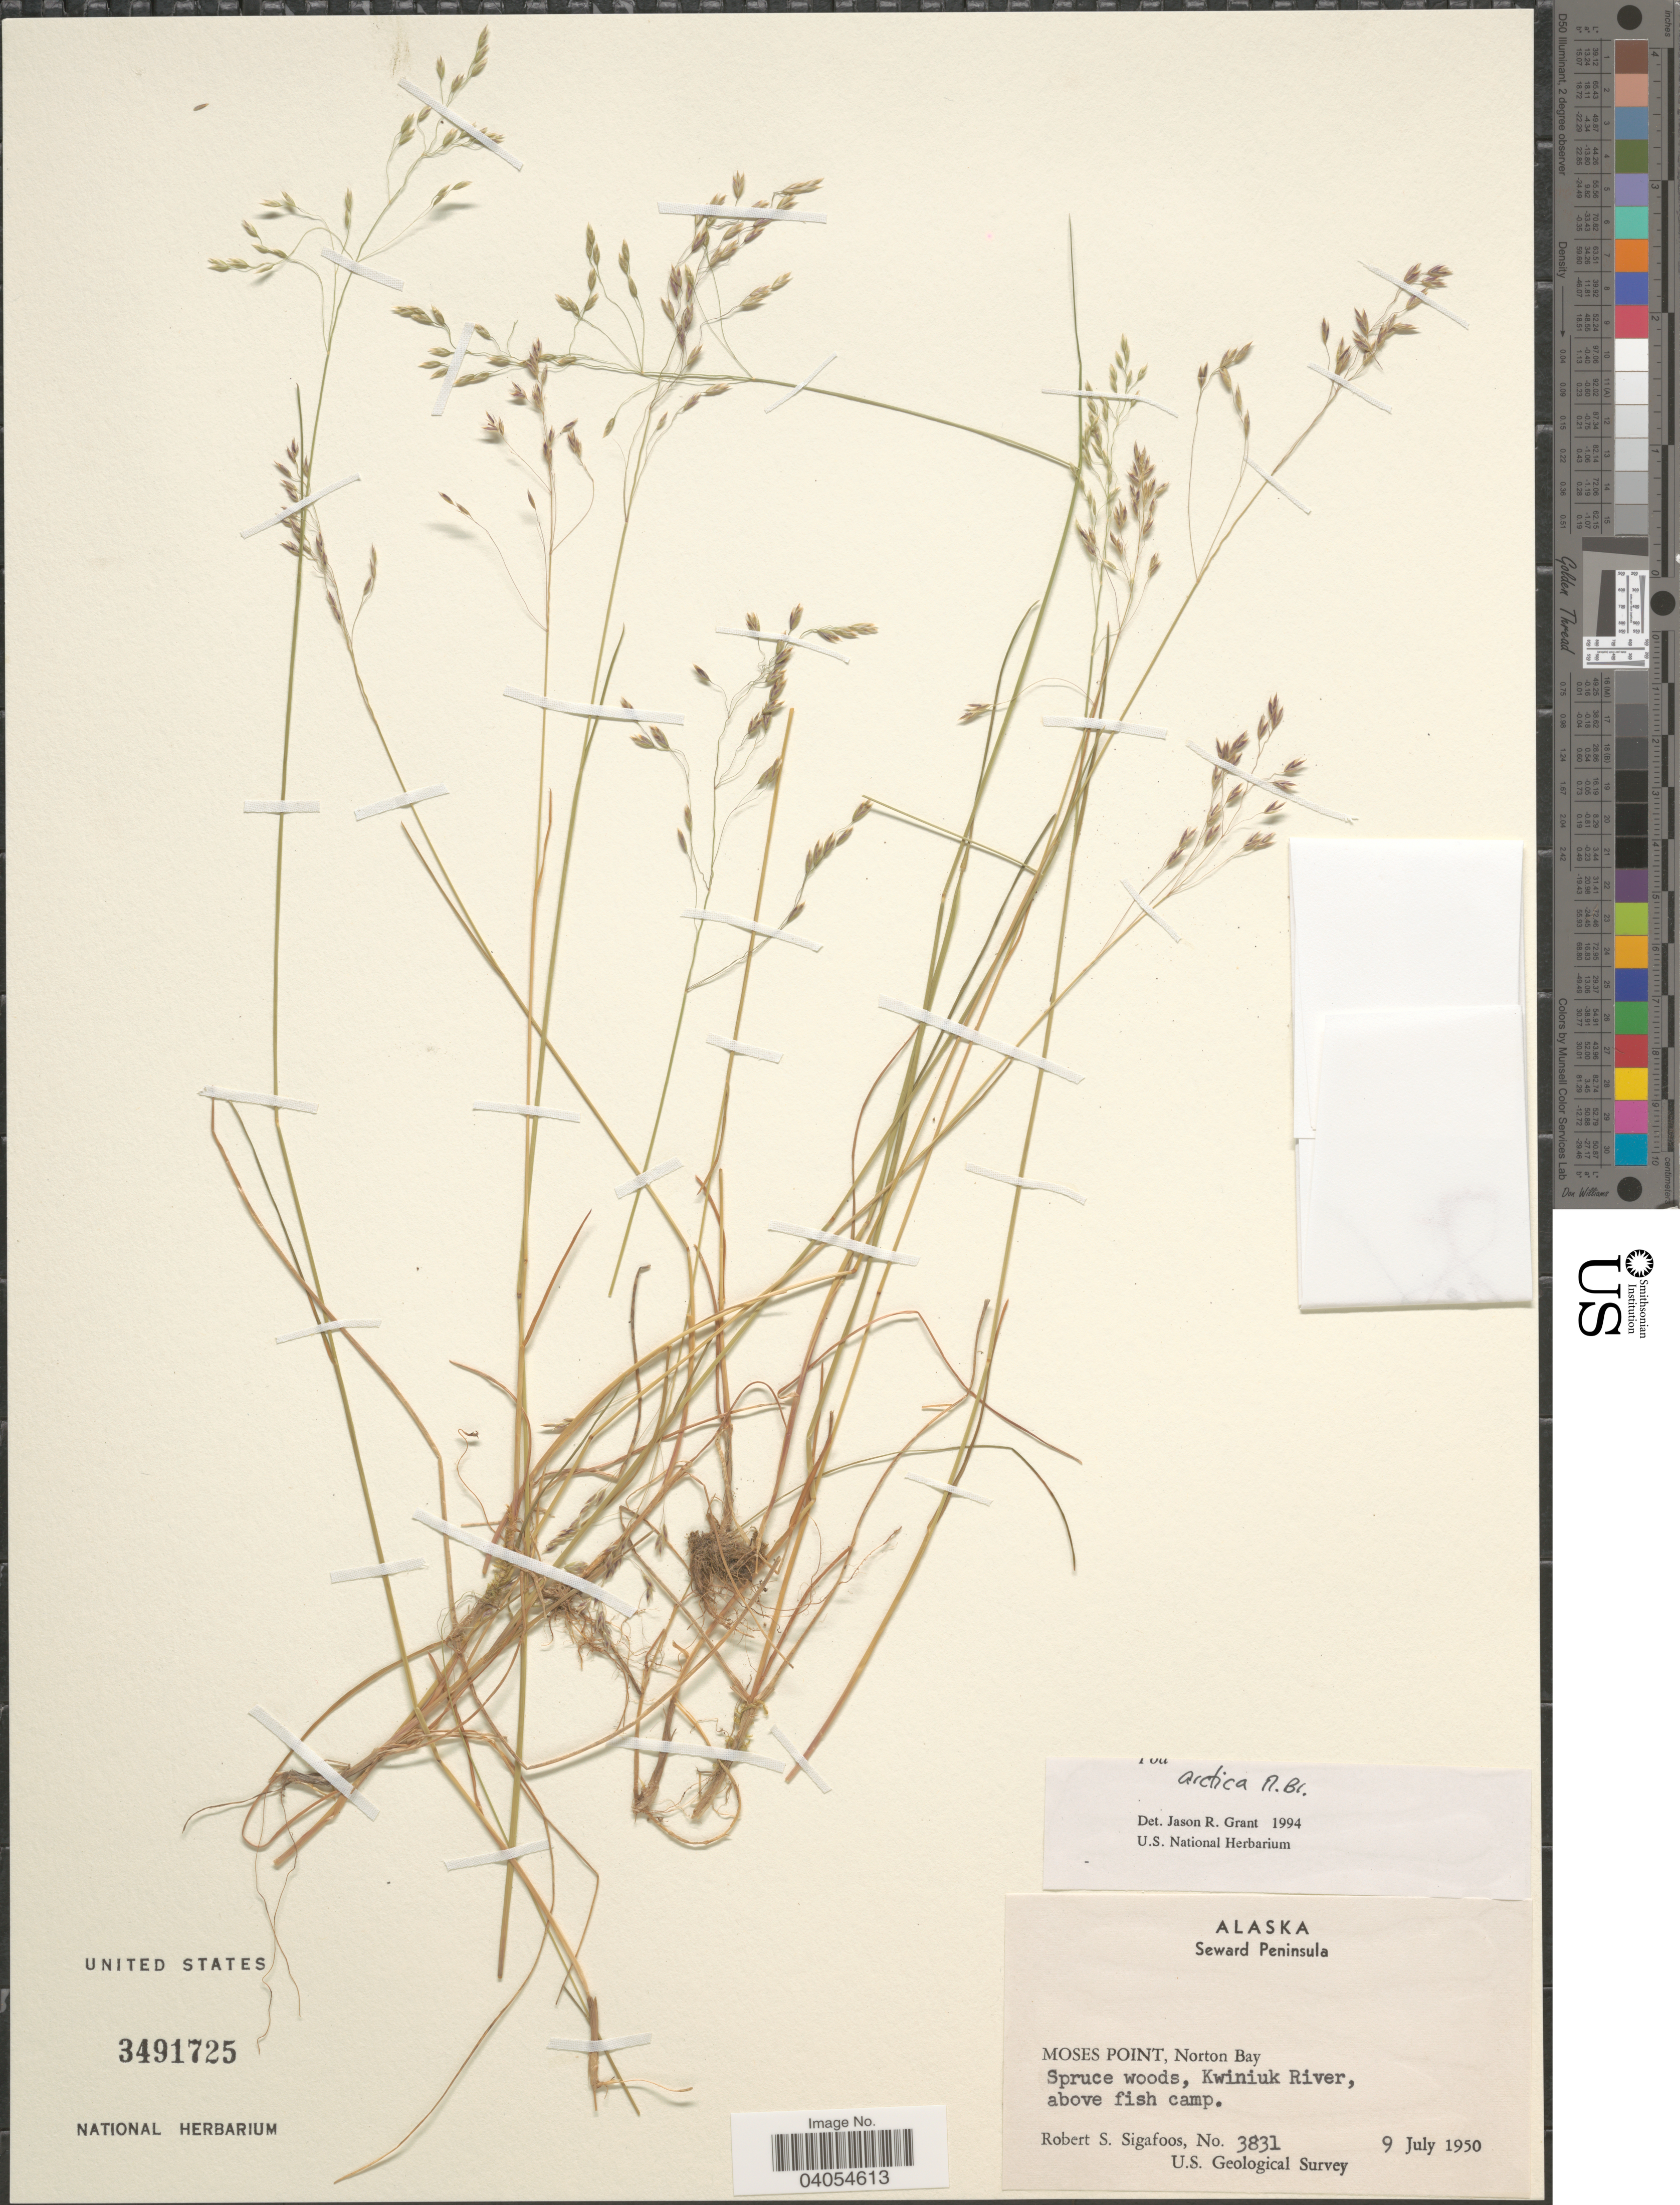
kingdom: Plantae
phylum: Tracheophyta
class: Liliopsida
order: Poales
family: Poaceae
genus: Poa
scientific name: Poa arctica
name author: R. Br.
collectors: R. Sigafoos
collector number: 3831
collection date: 1950-07-09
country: United States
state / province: Alaska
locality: Seward Peninsula. Moses Point, Norton Bay. Kwiniuk River, above fish camp.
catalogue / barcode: US 3491725